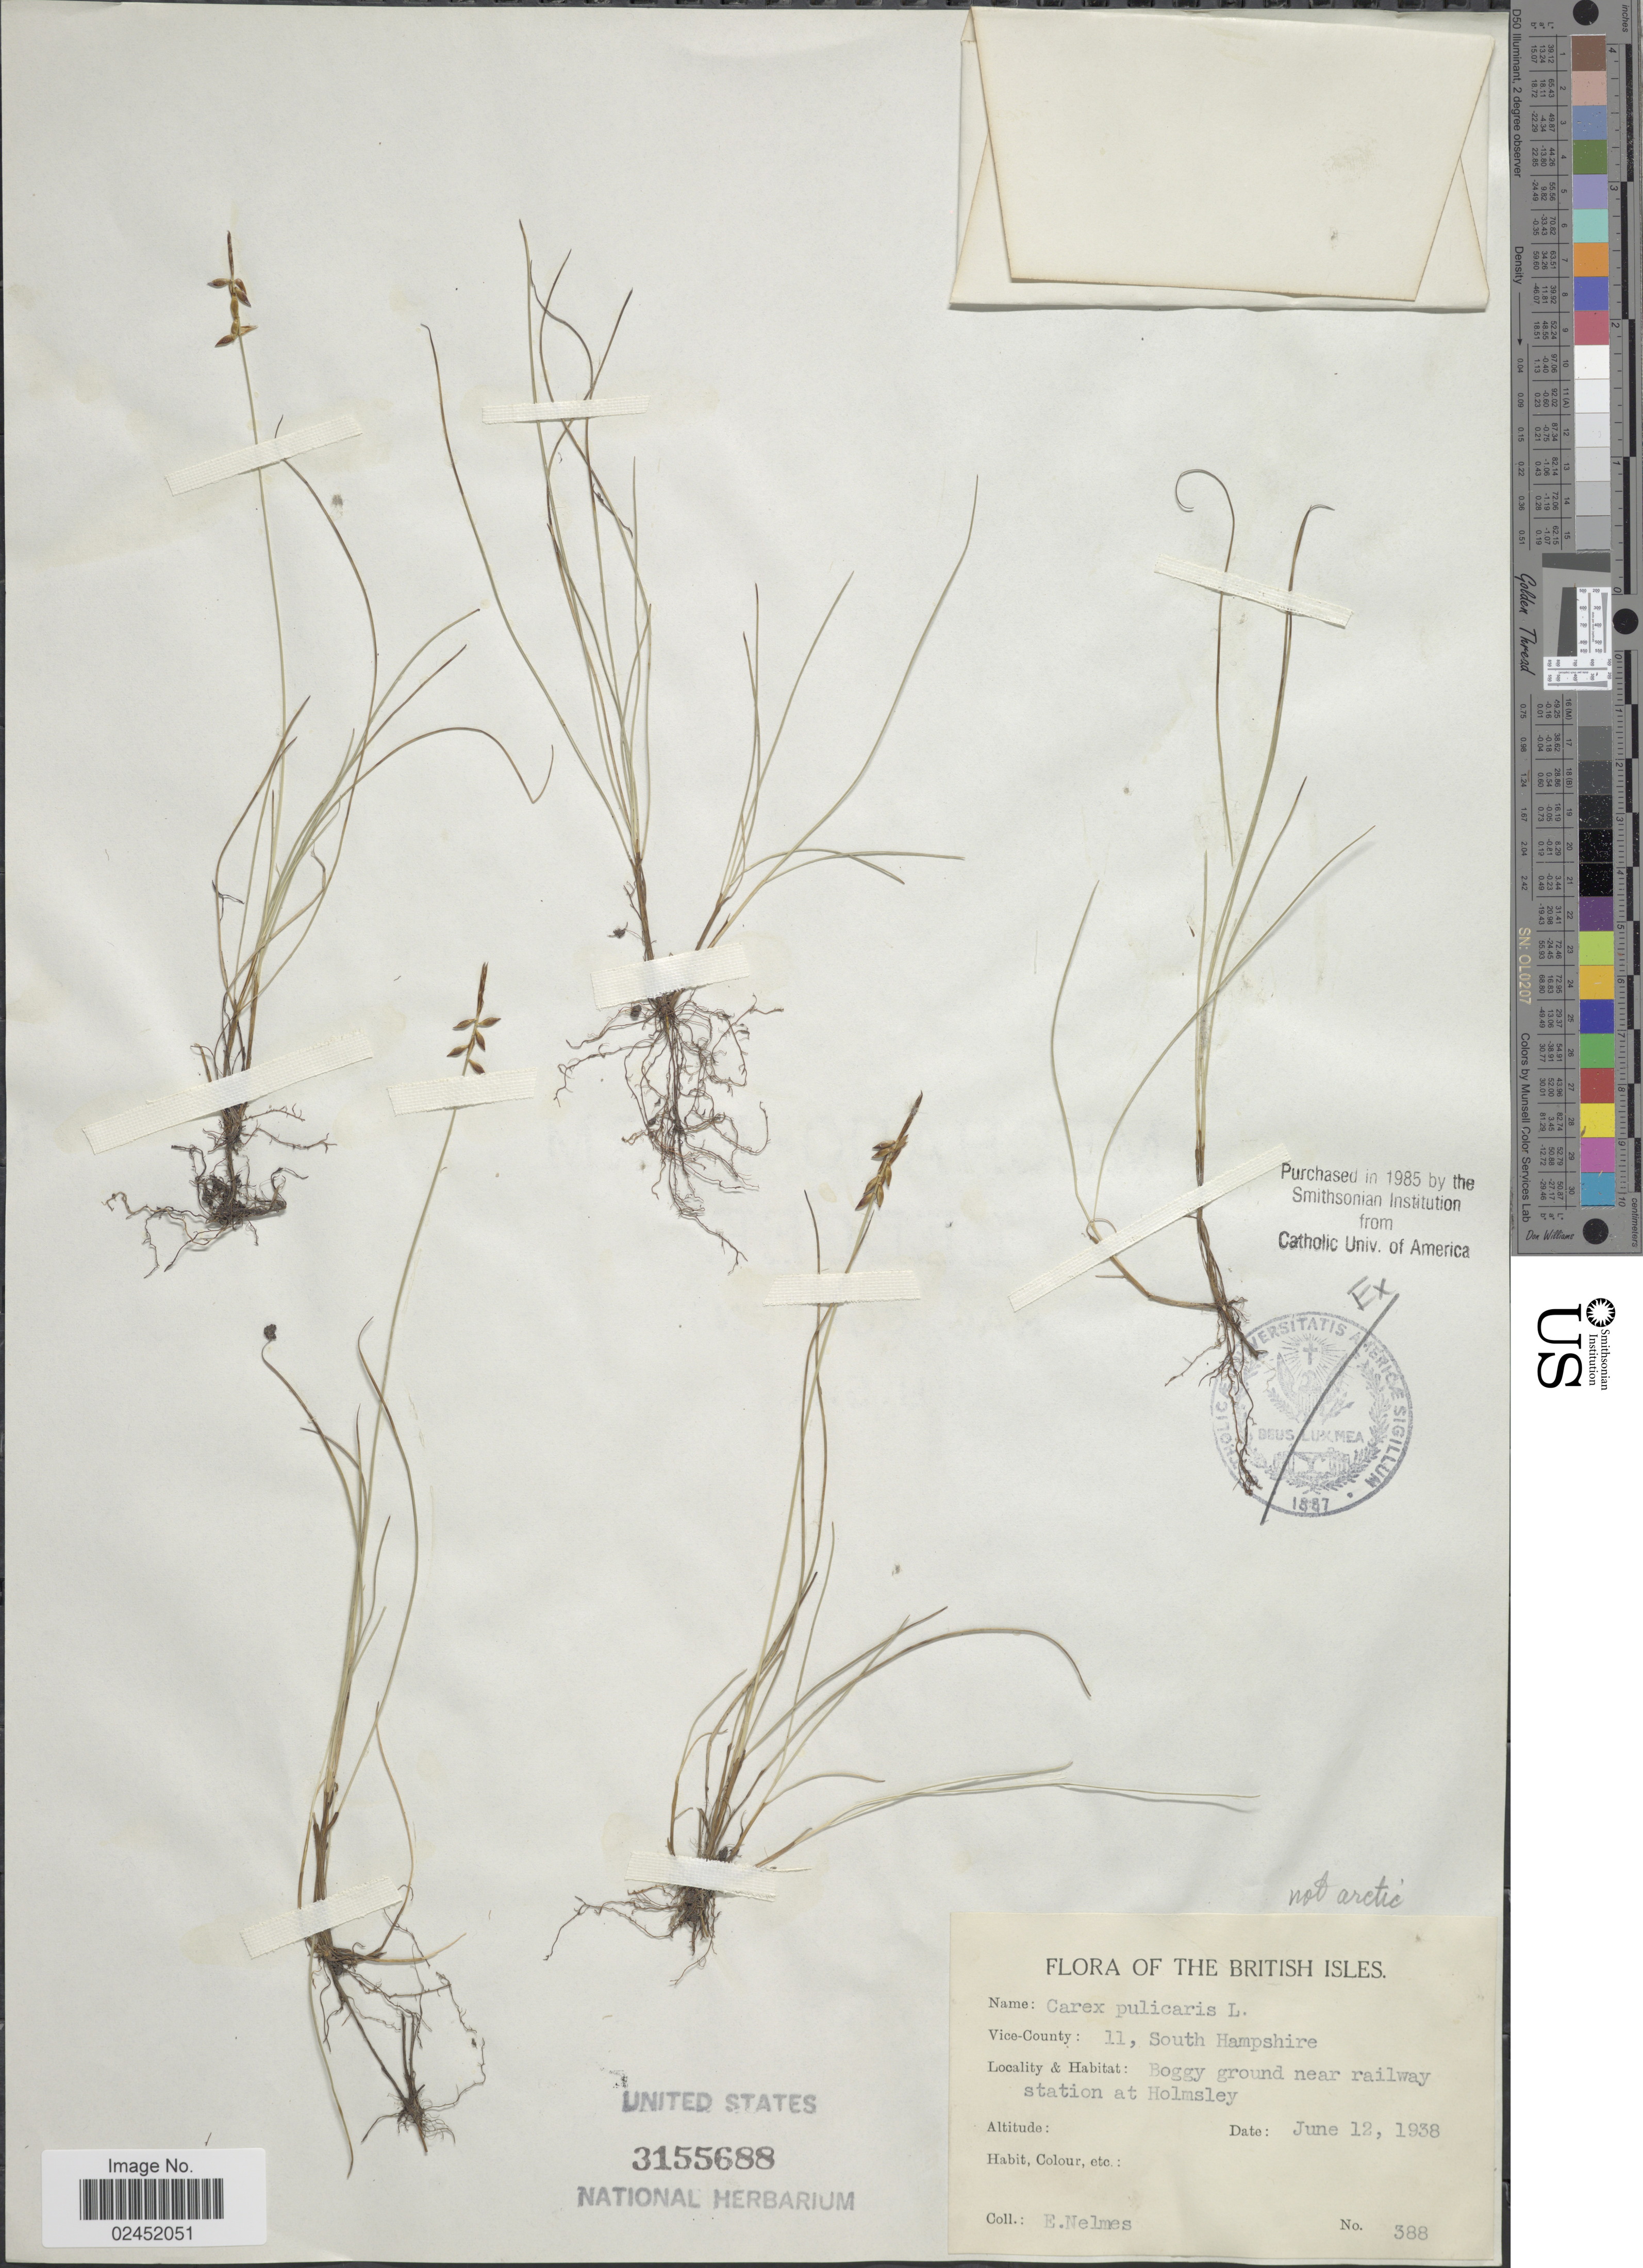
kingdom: Plantae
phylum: Tracheophyta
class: Liliopsida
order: Poales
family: Cyperaceae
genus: Carex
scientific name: Carex pulicaris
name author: L.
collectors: E. Nelmes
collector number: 388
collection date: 1938-06-12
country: United Kingdom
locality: The British Isles, Vice-County: 11, South Hampshire, Boggy ground near railway station at Holmsley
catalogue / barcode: US 3155688